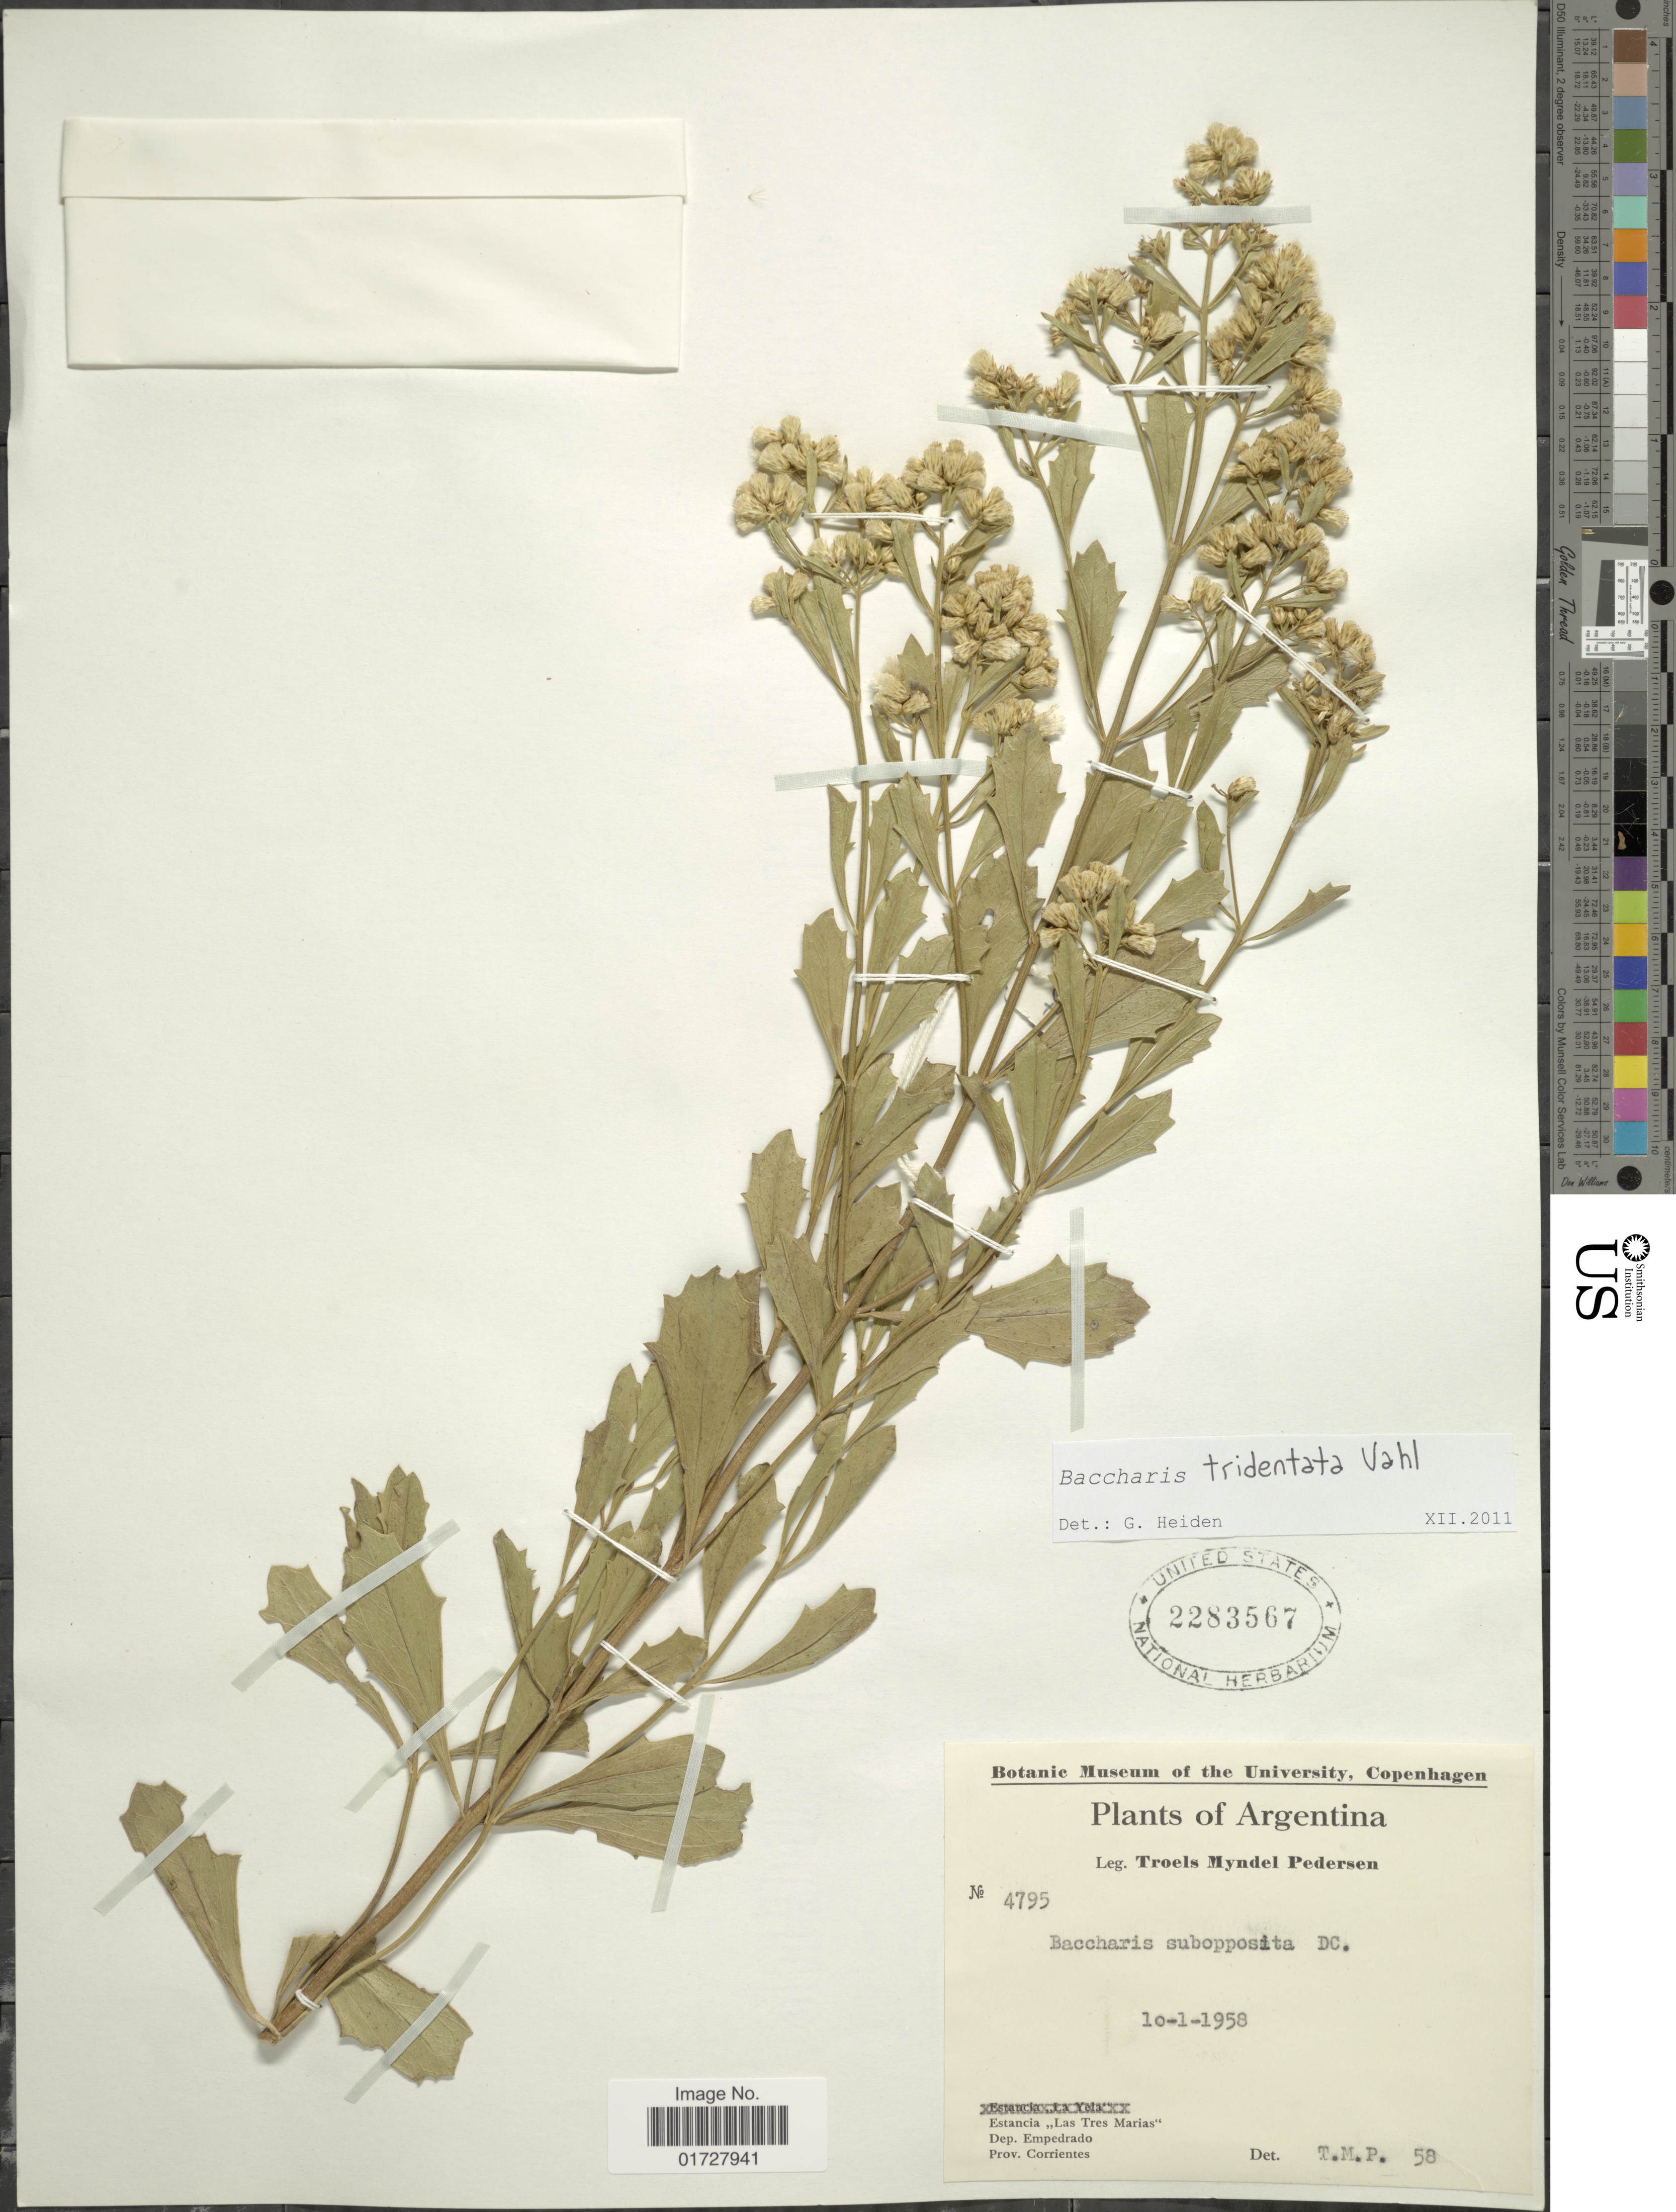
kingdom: Plantae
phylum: Tracheophyta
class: Magnoliopsida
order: Asterales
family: Asteraceae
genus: Baccharis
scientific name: Baccharis tridentata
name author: Vahl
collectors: T. Pederson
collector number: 4795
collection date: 1958-01-10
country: Argentina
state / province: Corrientes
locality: Estancia Las Tres Marias, Dep. Empedrado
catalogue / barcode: US 2283567